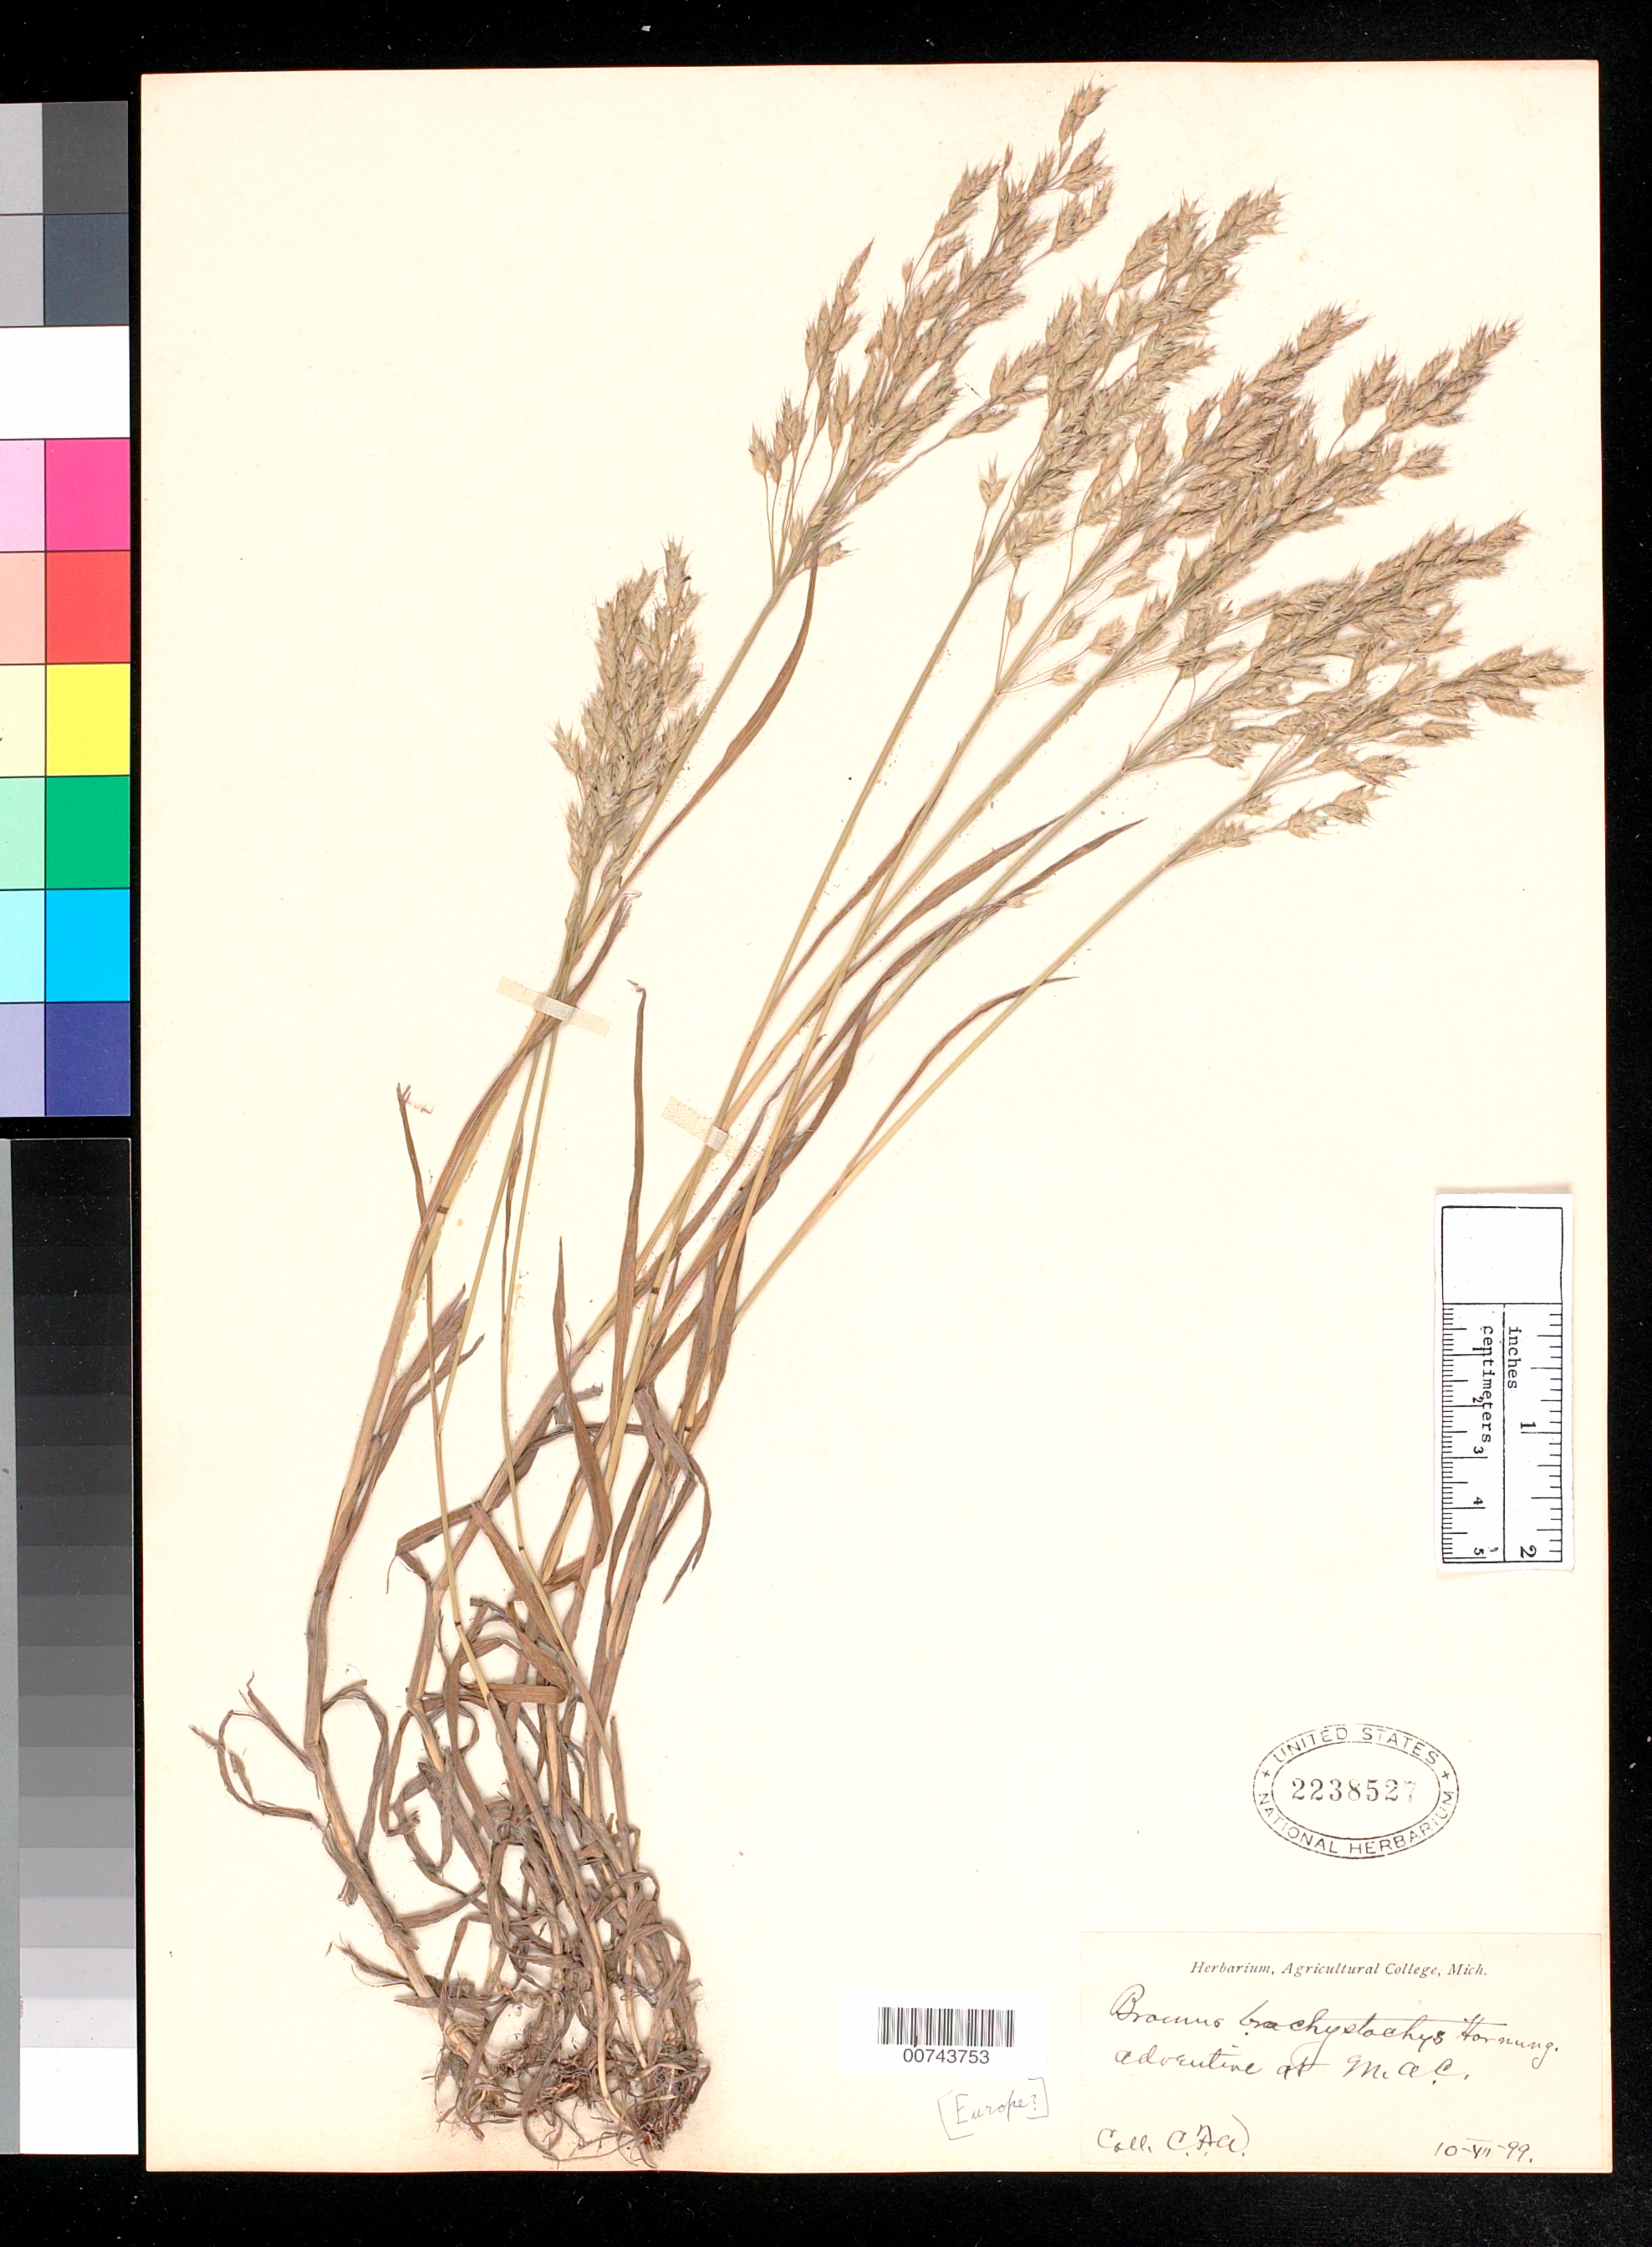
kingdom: Plantae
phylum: Tracheophyta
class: Liliopsida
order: Poales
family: Poaceae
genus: Bromus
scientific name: Bromus brachystachys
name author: Hornung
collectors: C. E. F. Allen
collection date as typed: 10 Aug 1899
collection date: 1899-08-10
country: United States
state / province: Michigan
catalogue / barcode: US 2238527